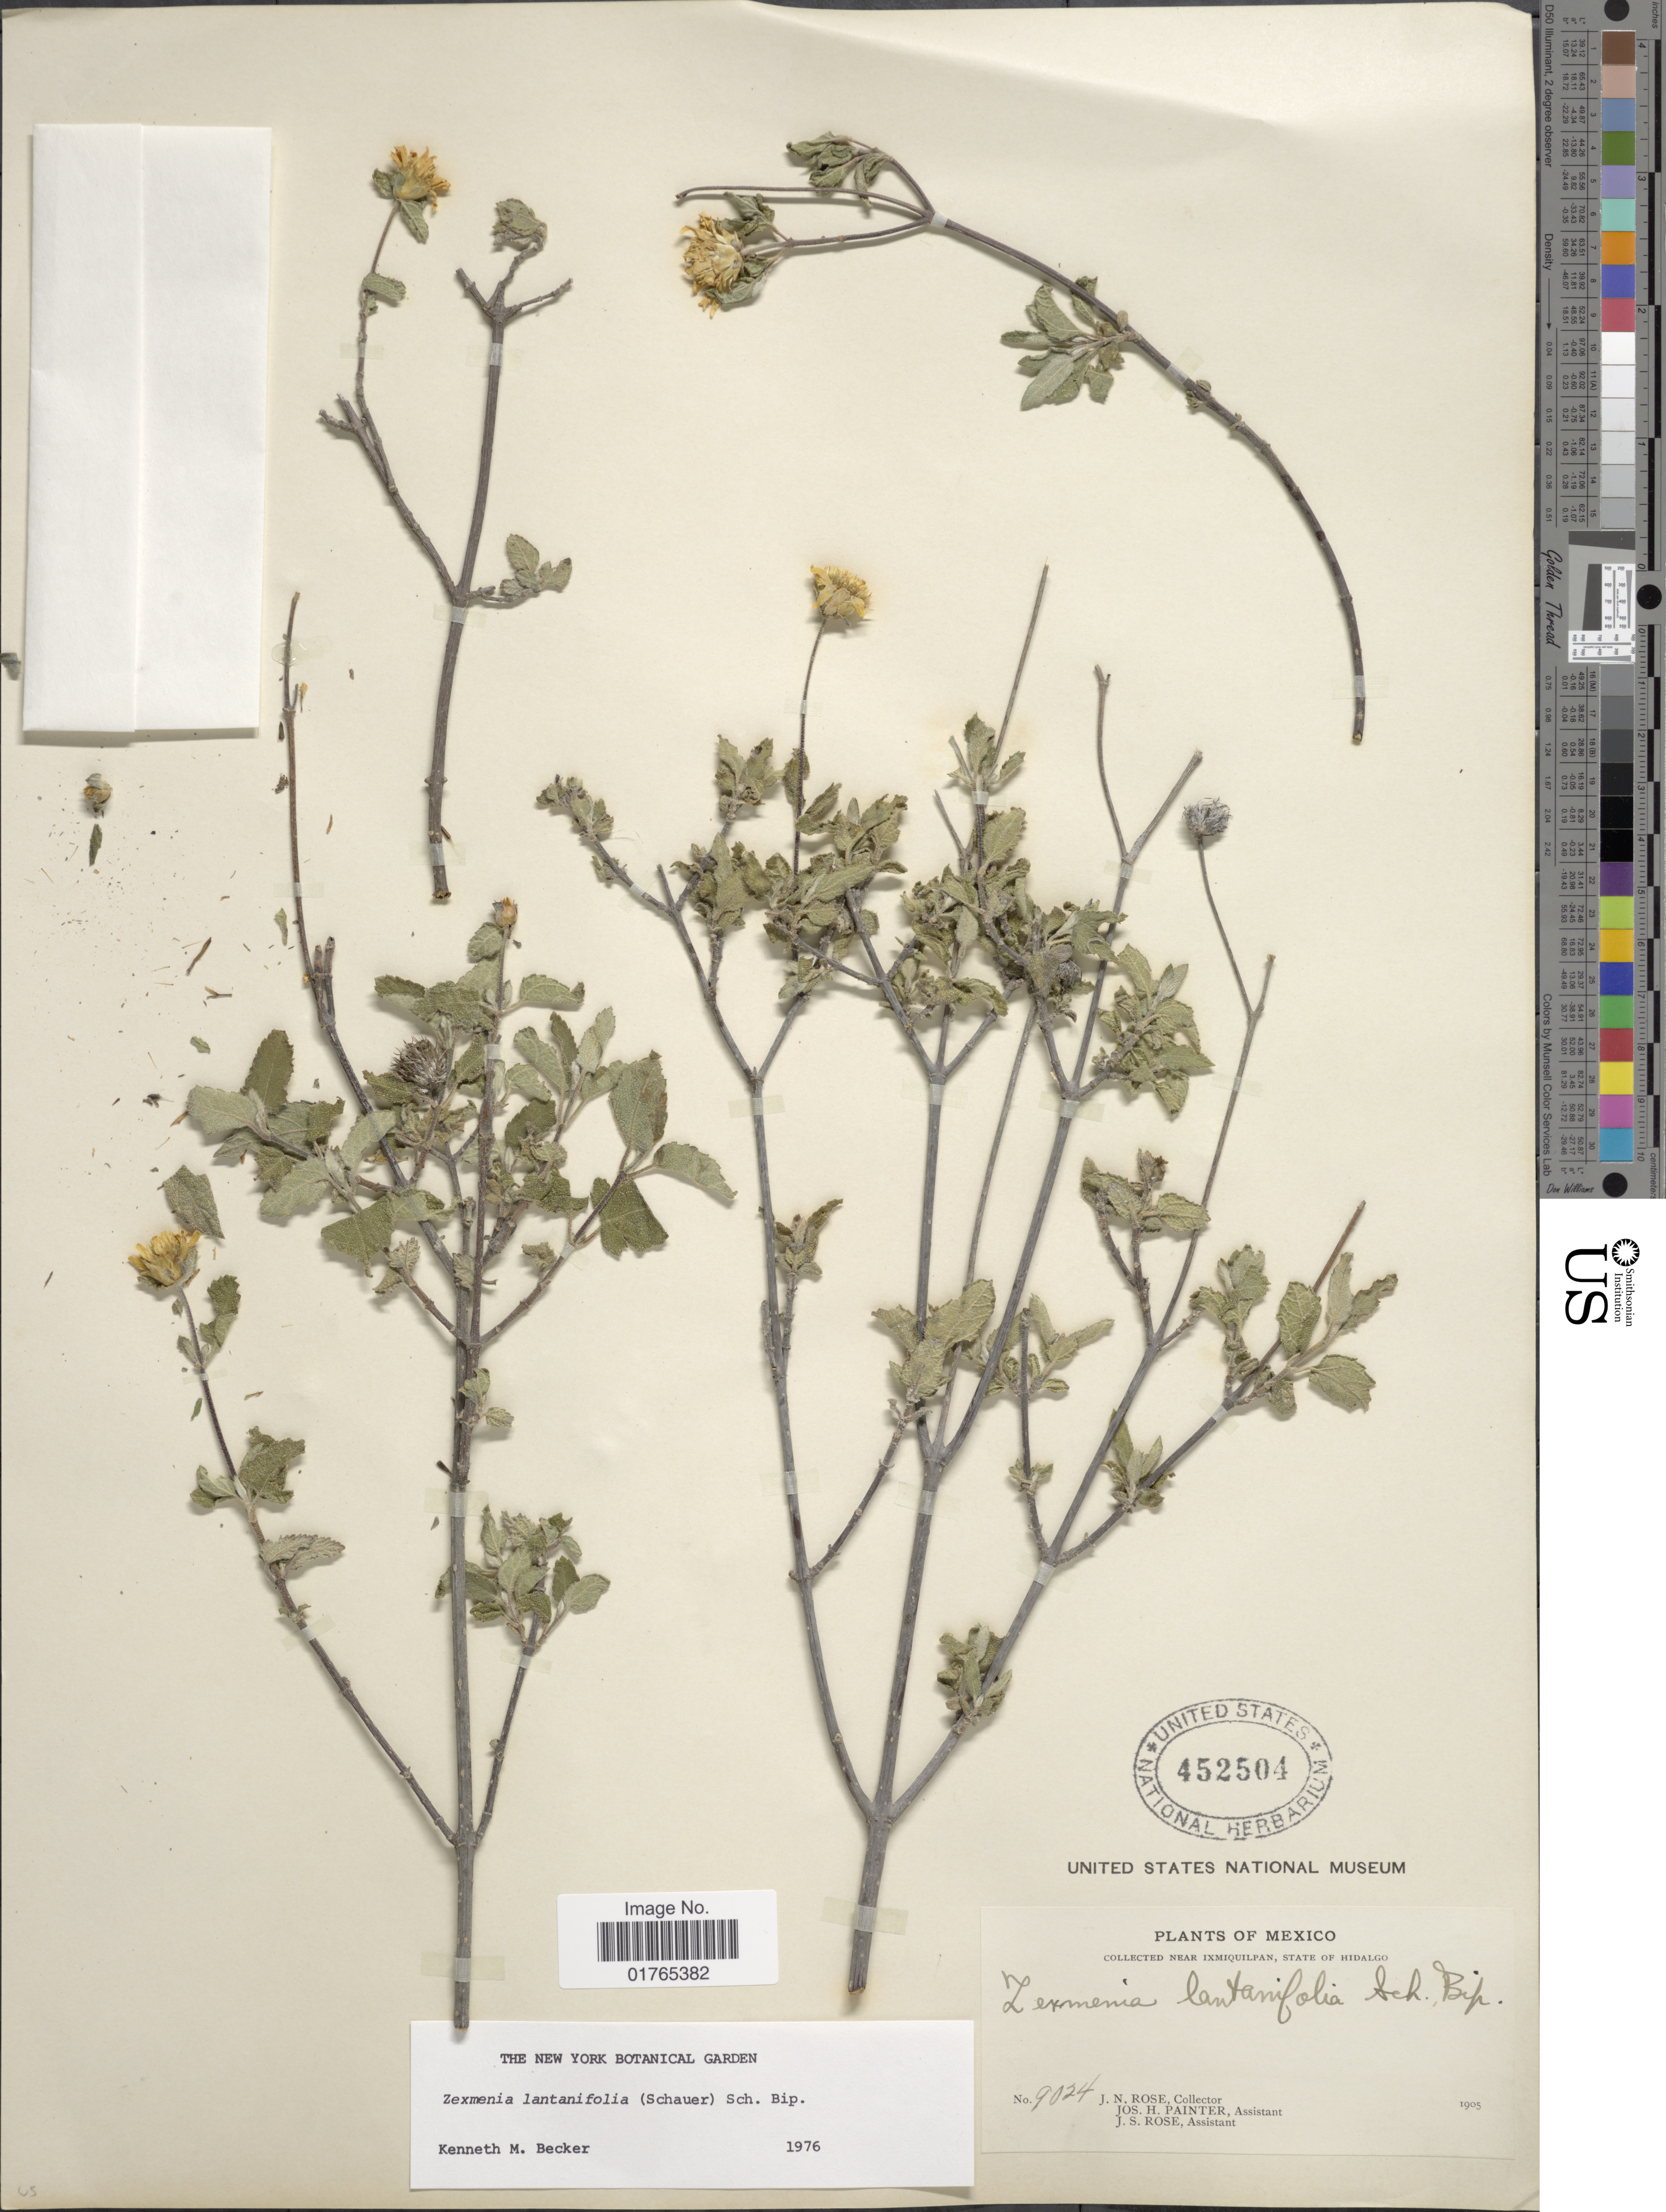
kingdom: Plantae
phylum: Tracheophyta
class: Magnoliopsida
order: Asterales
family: Asteraceae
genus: Jefea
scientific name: Jefea lantanifolia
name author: (S. Schauer) Strother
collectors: J. N. Rose, J. H. Painter & J. S. Rose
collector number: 9024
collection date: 1905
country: Mexico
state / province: Hidalgo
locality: Near Ixmiquilpan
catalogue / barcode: US 452504